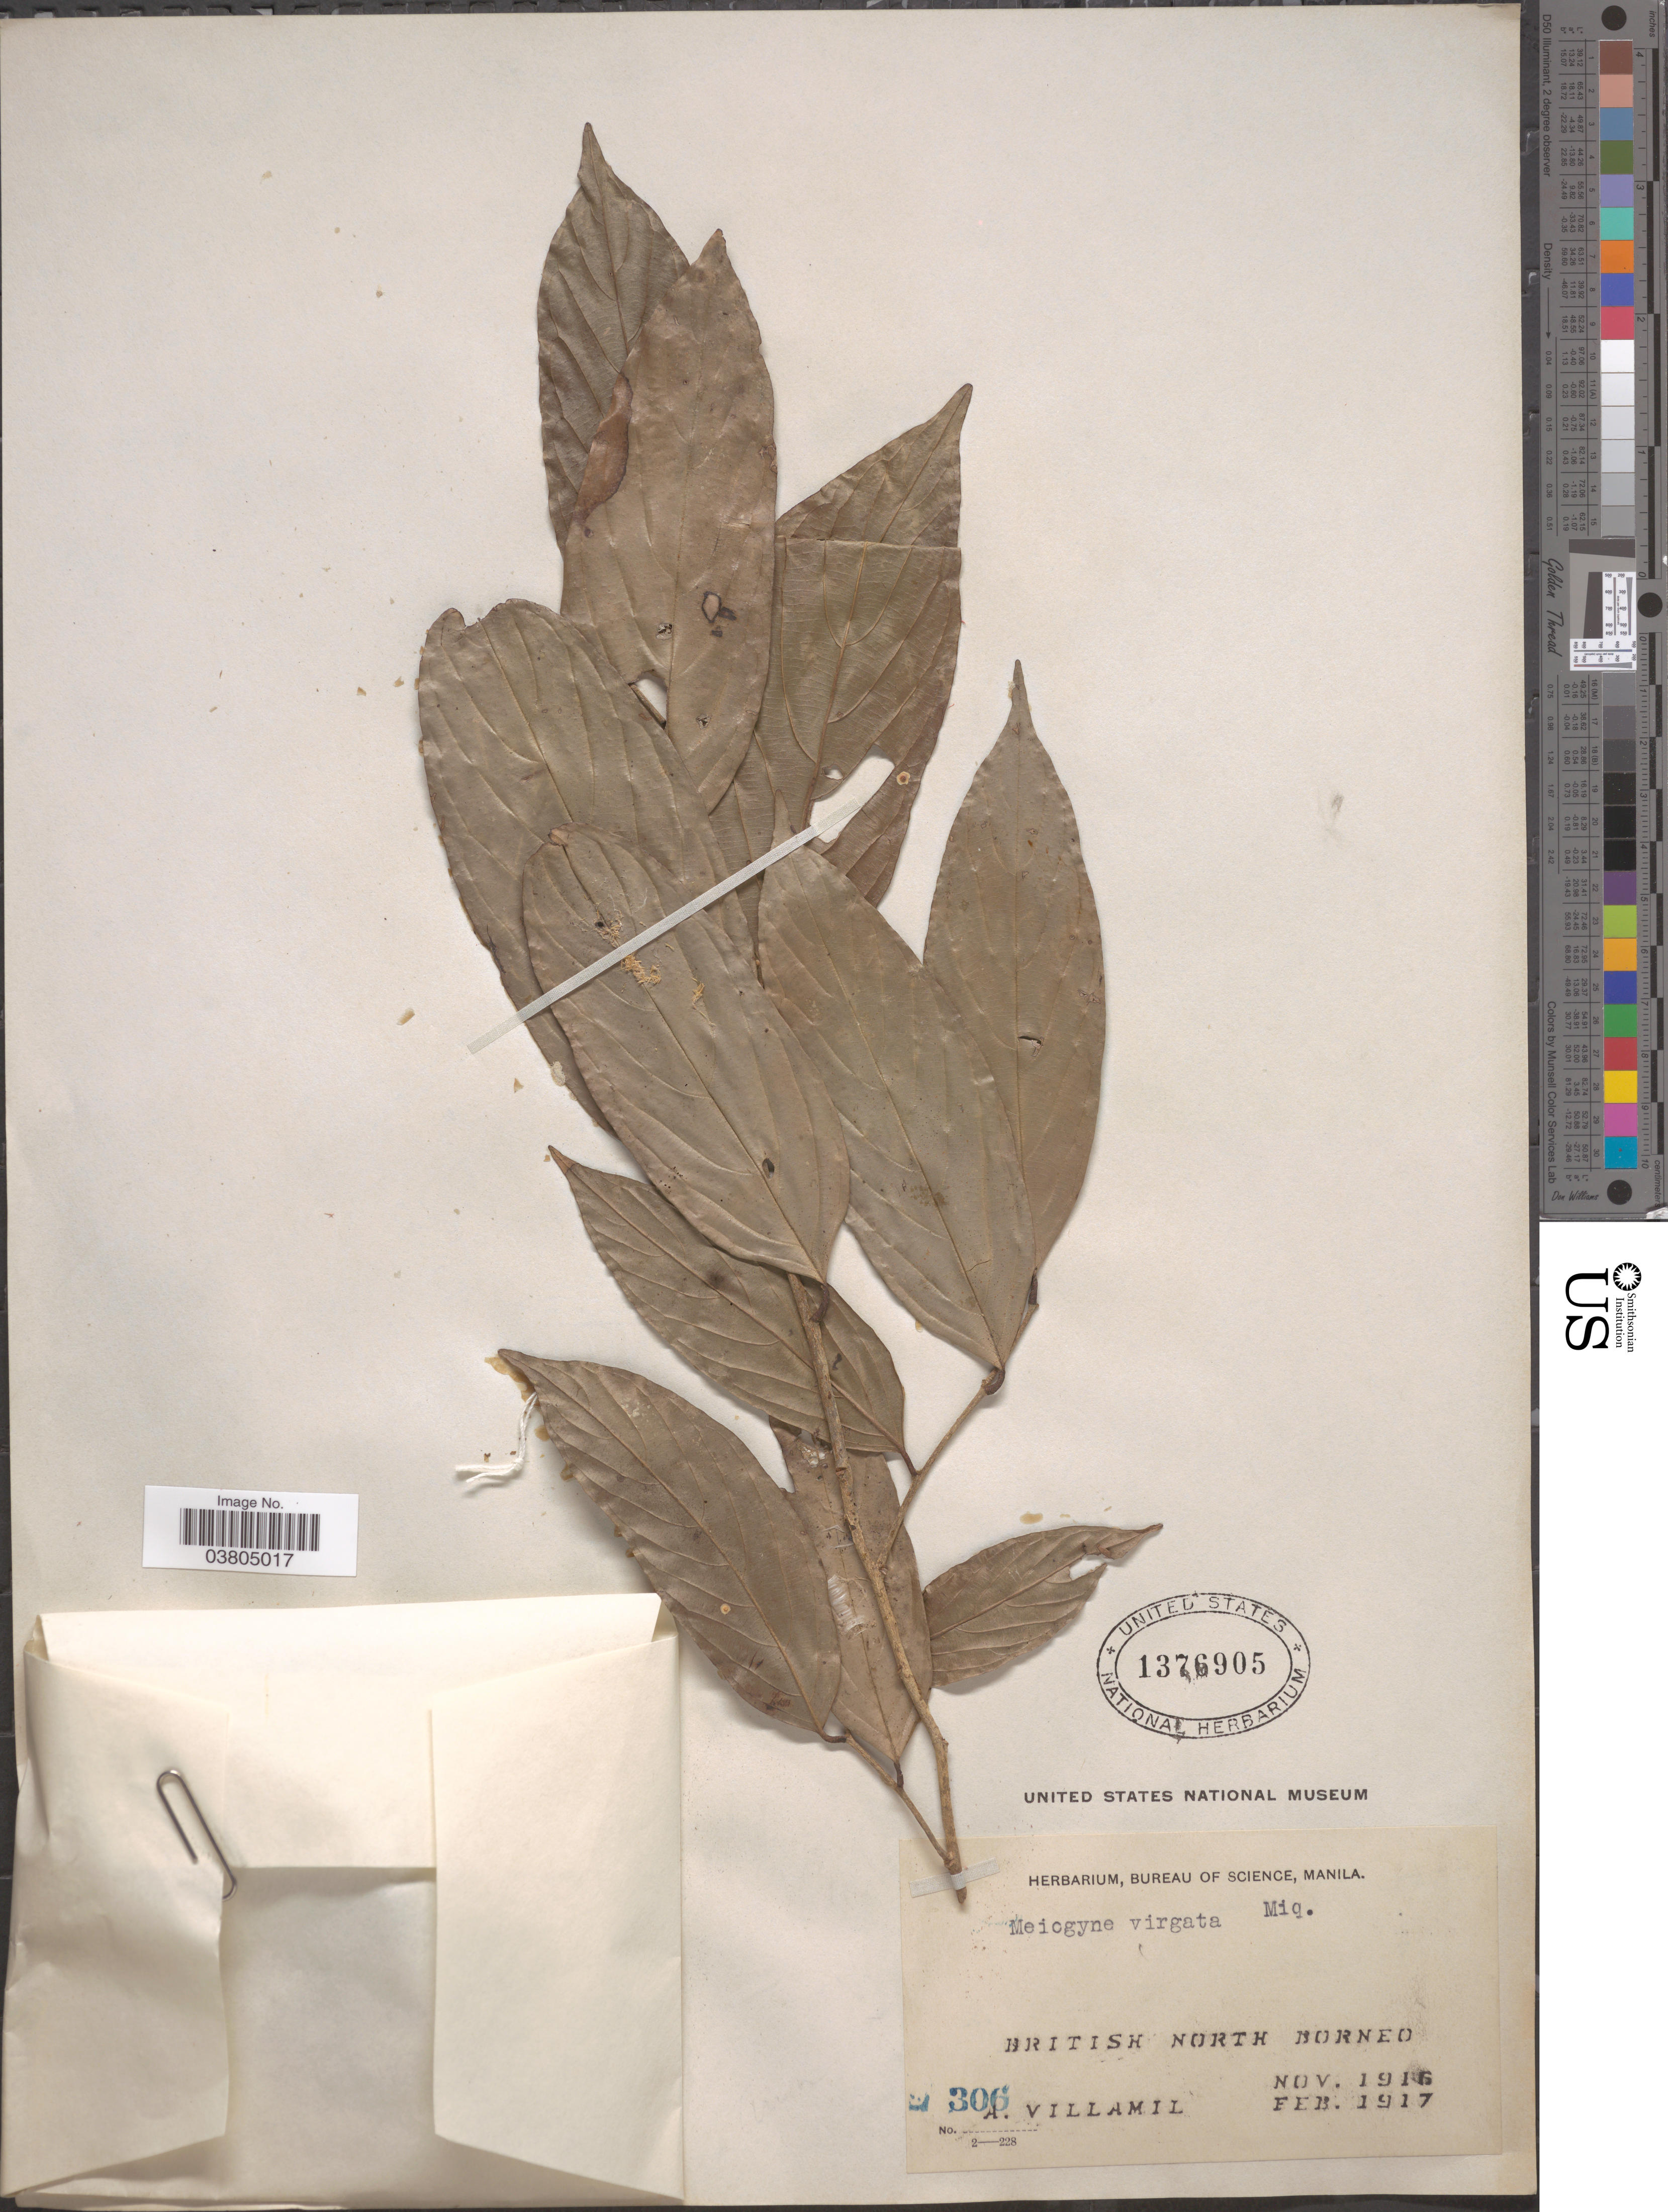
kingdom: Plantae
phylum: Tracheophyta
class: Magnoliopsida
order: Magnoliales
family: Annonaceae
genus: Meiogyne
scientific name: Meiogyne virgata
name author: (Blume) Miq.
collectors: A. Villamil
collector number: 306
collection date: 1916-11/1917-02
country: Malaysia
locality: British North Borneo.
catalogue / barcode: US 1376905